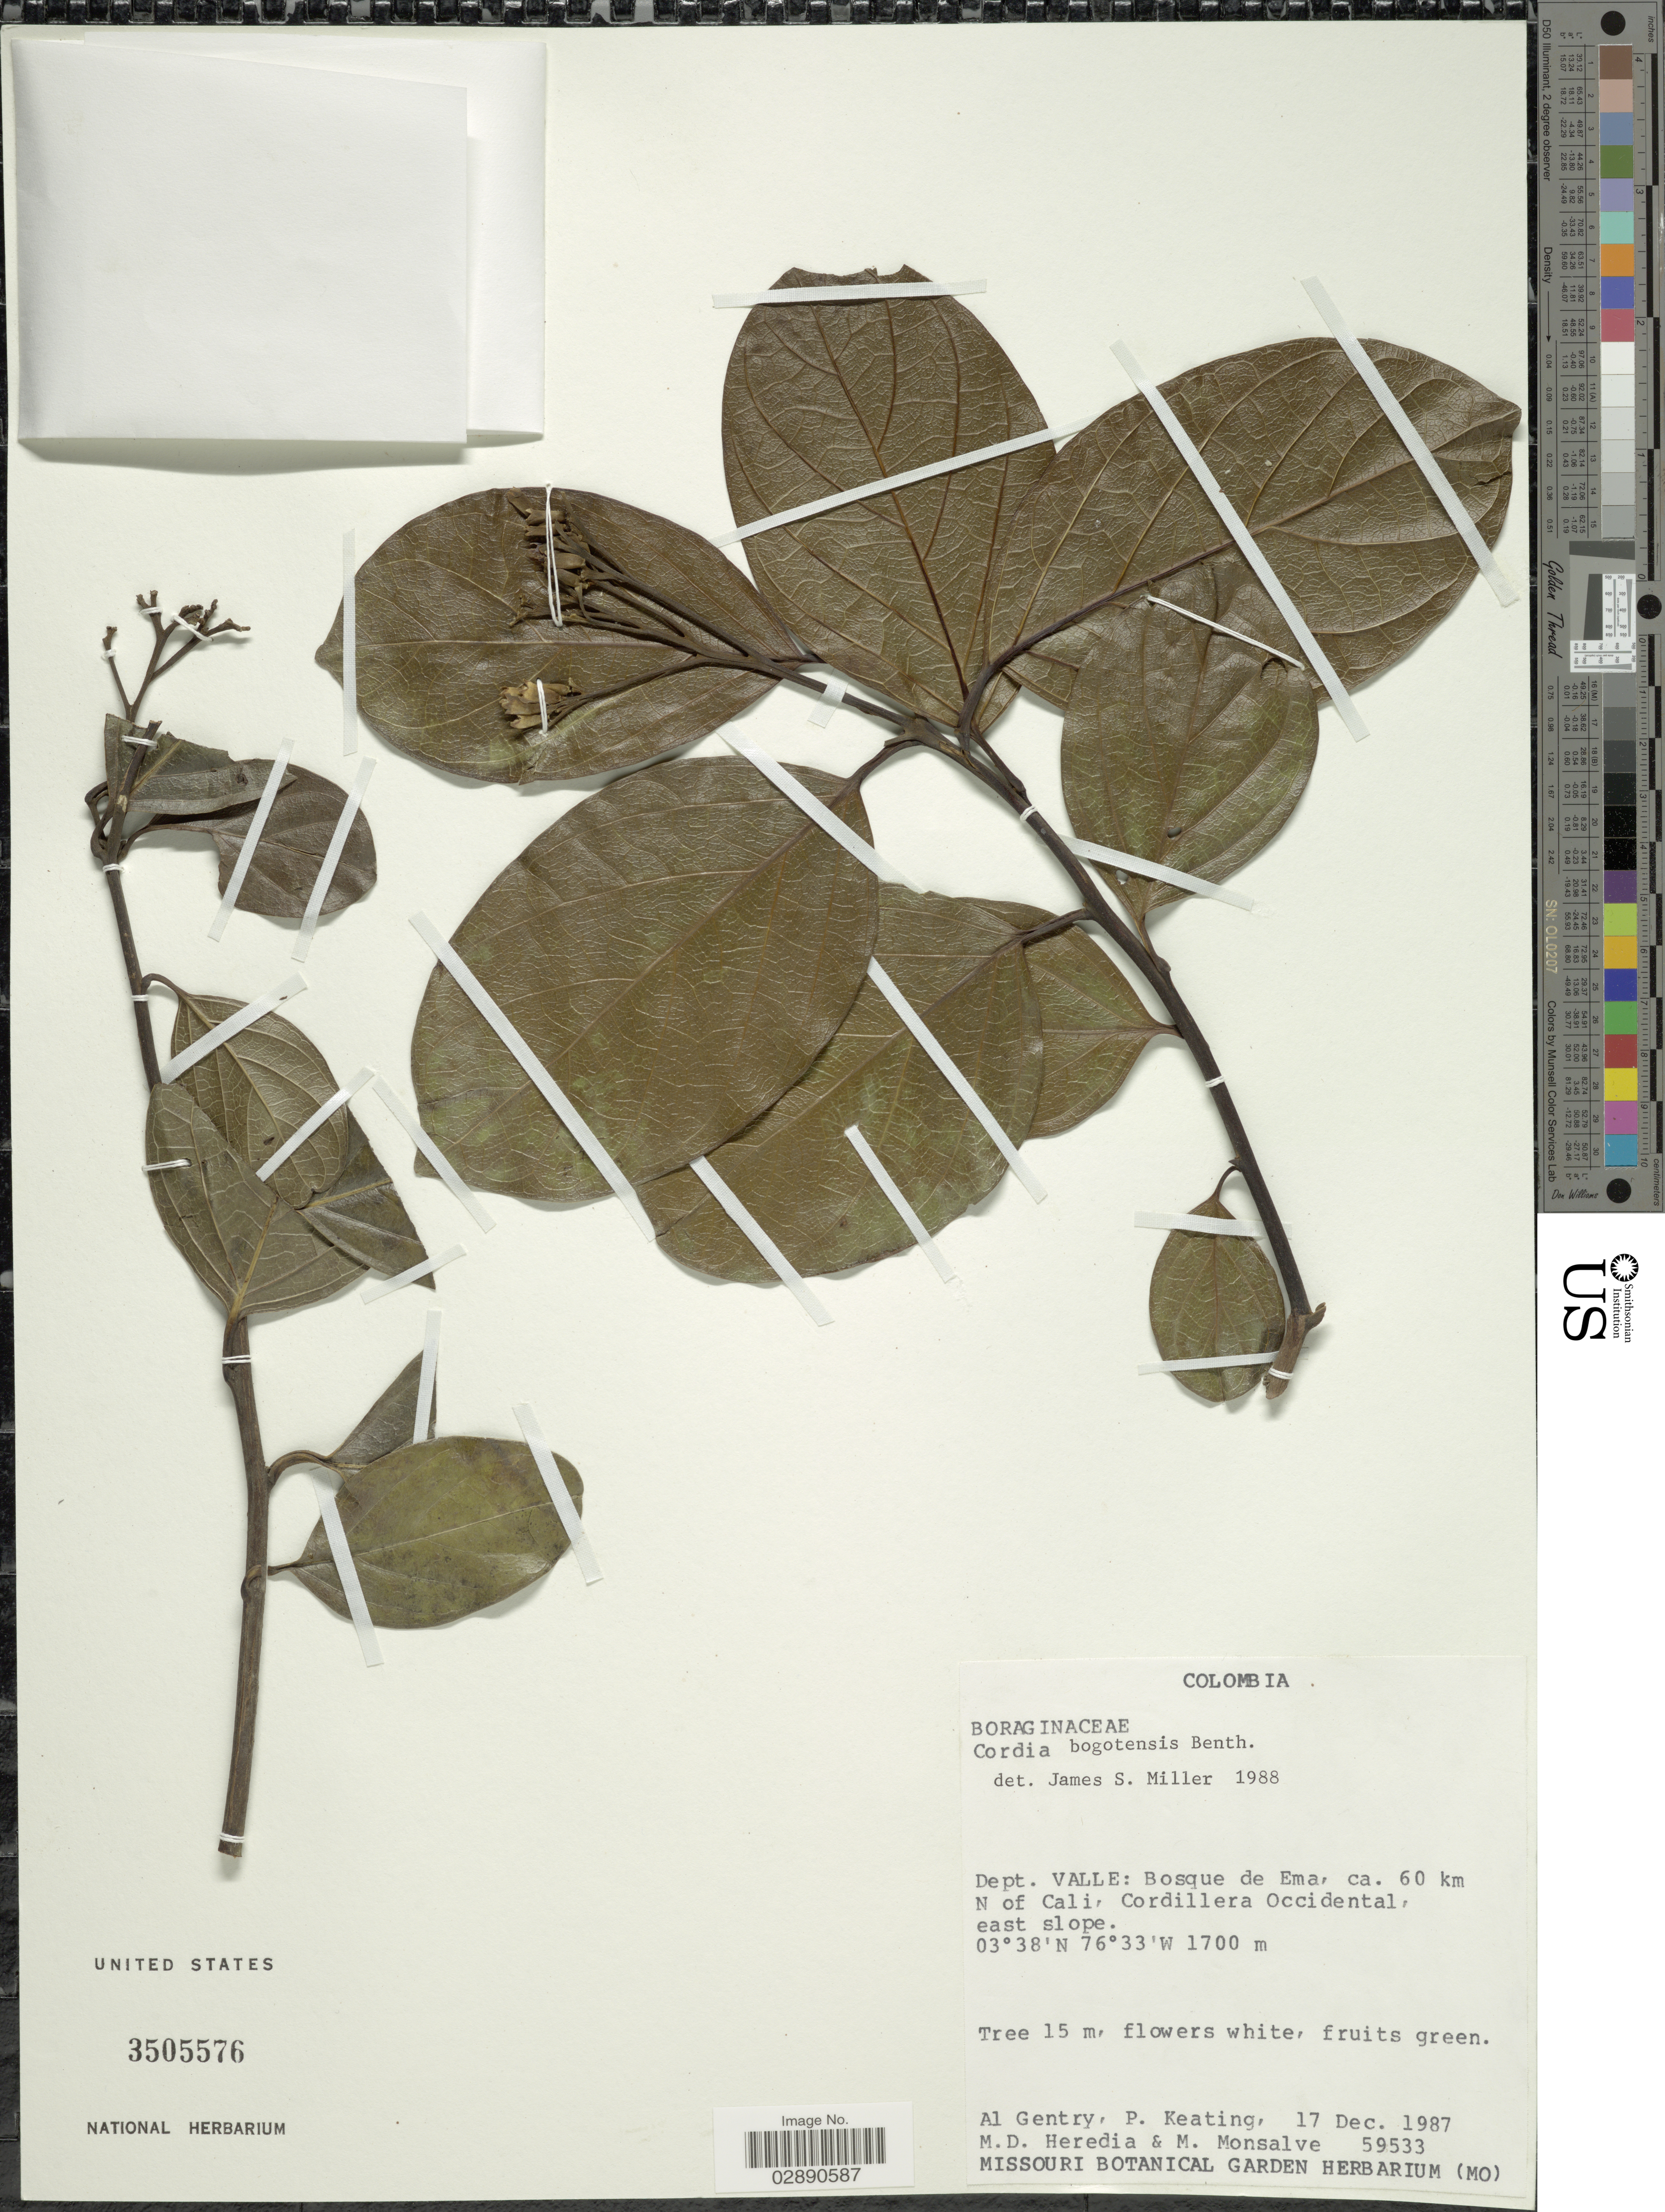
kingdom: Plantae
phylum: Tracheophyta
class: Magnoliopsida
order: Boraginales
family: Cordiaceae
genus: Cordia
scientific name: Cordia bogotensis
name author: Benth.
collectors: A. H. Gentry, P. Keating, M. Heredia & M. Monsalve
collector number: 59533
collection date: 1987-12-17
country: Colombia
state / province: Valle del Cauca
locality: Dept. Valle: Bosque de Ema, ca. 60 km N of Cali, Cordillera Occidental, east slope.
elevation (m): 1700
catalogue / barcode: US 3505576